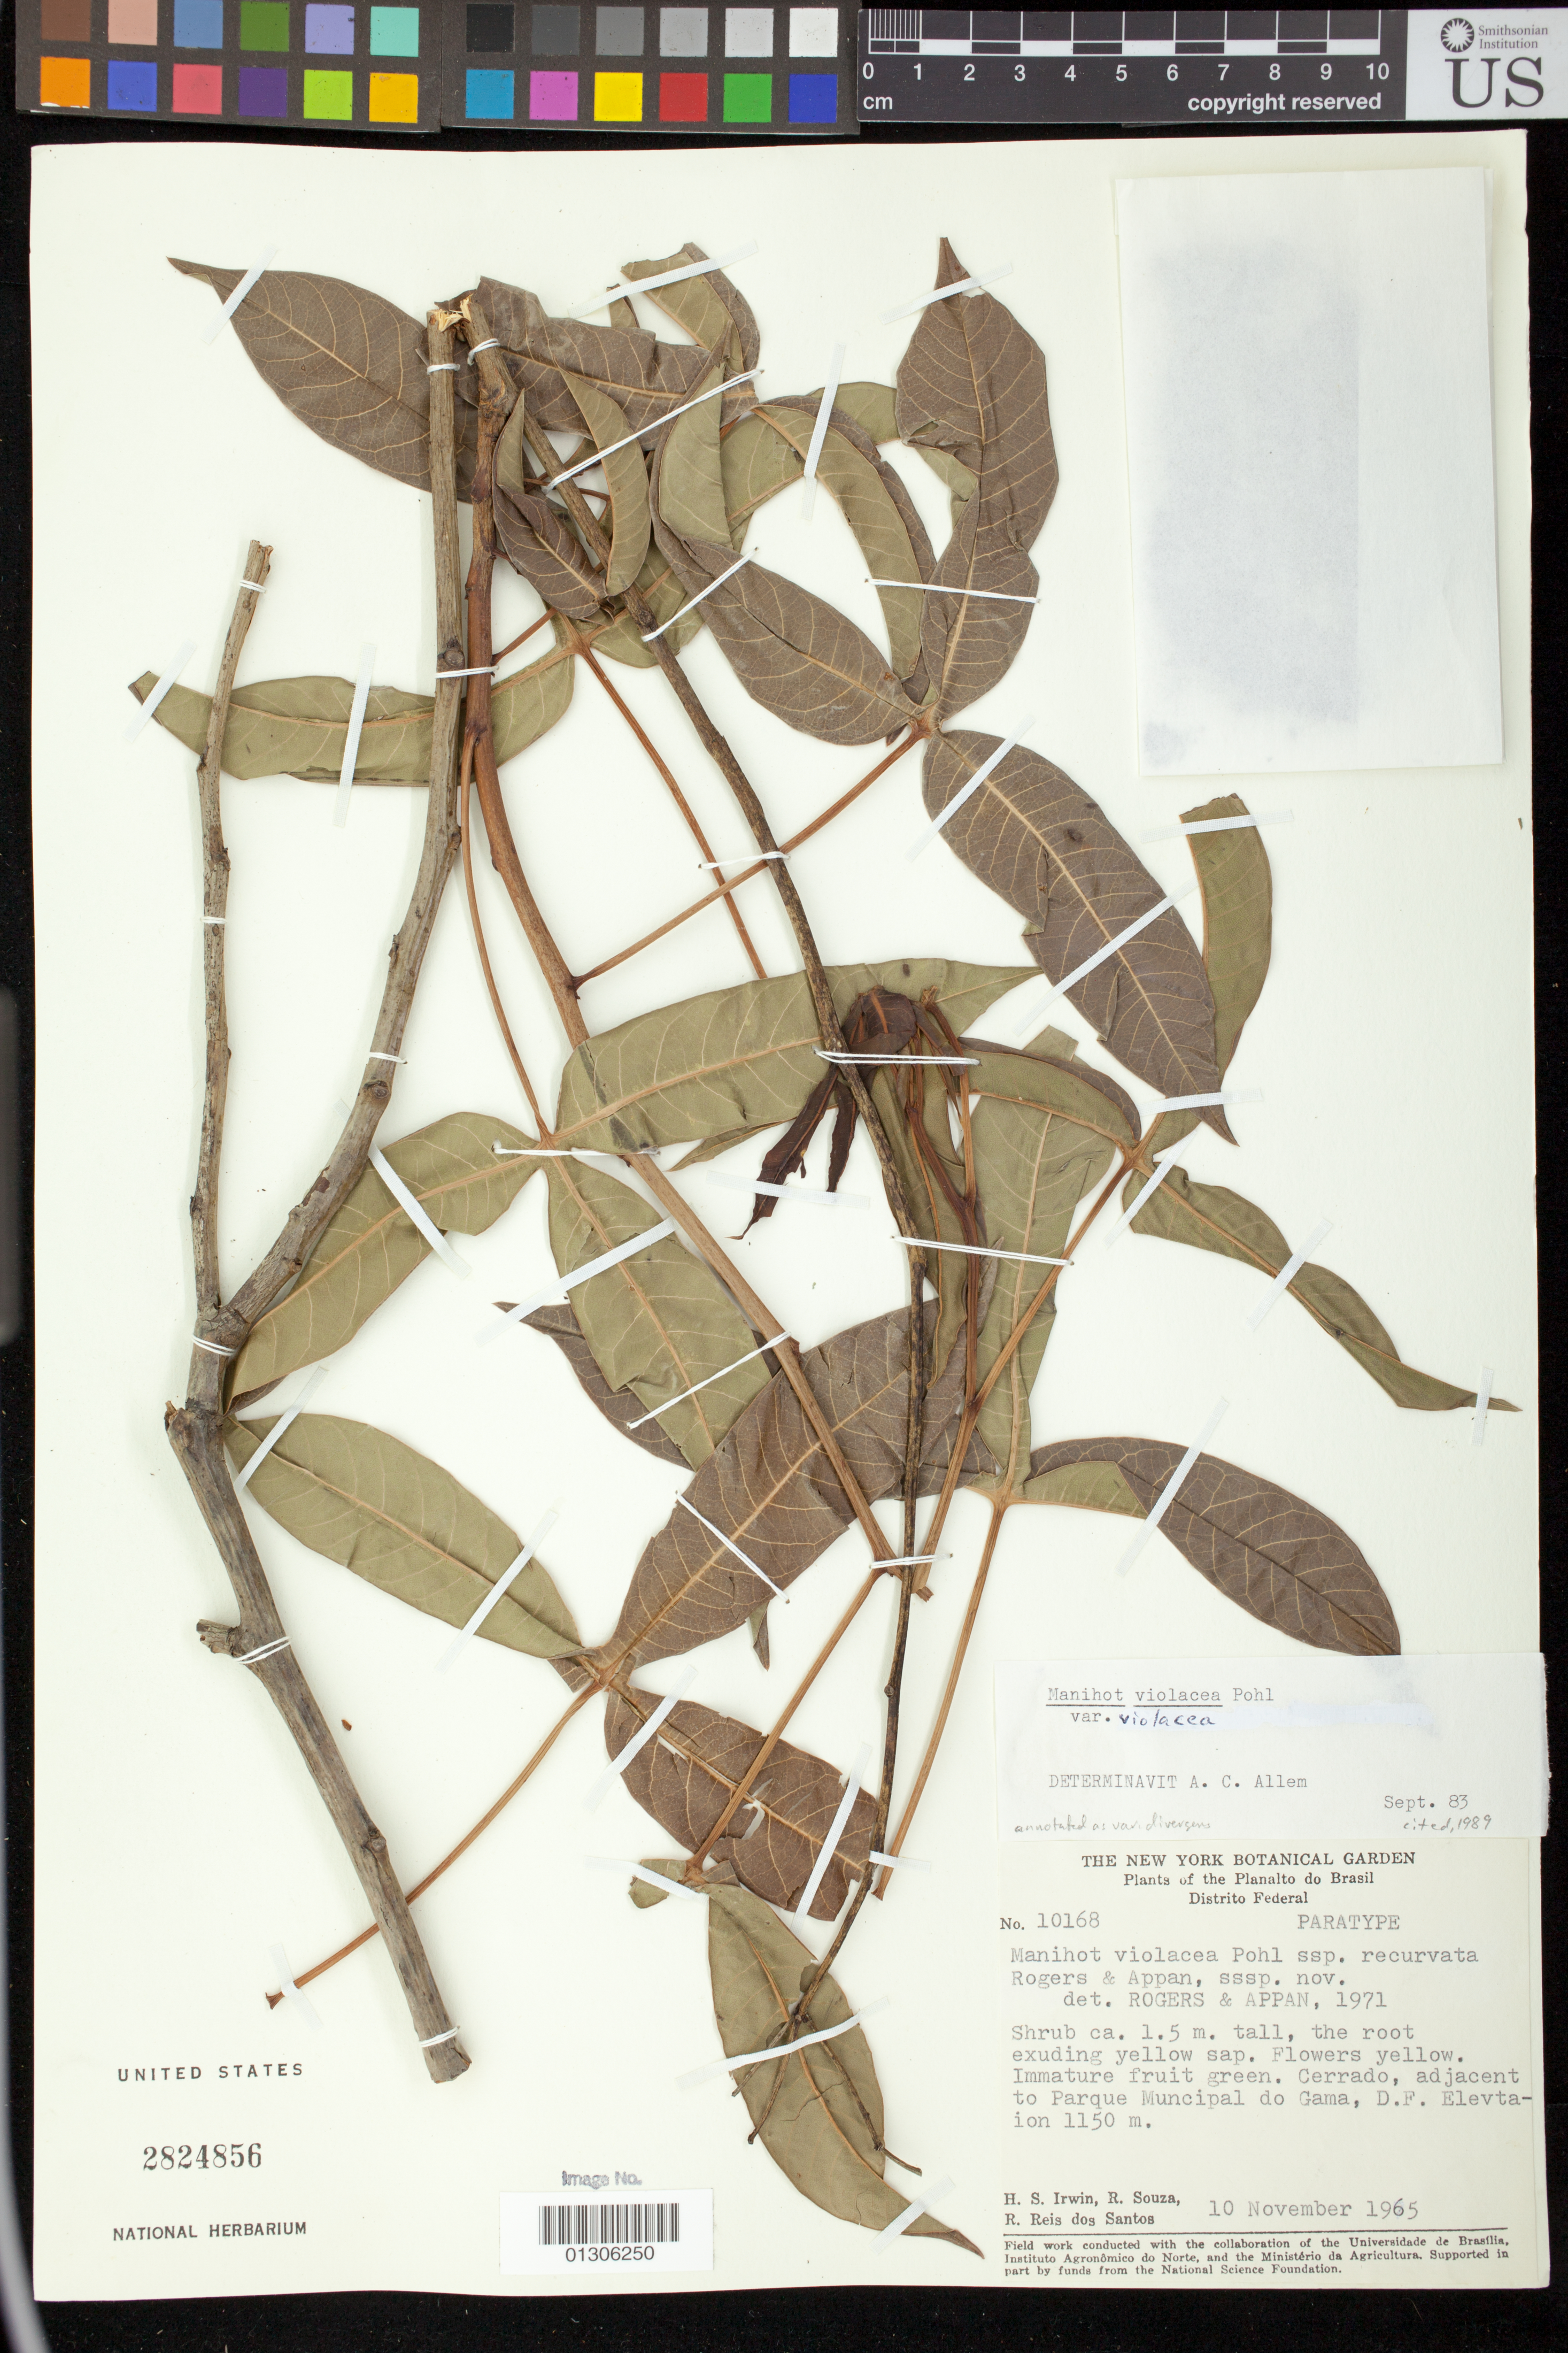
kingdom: Plantae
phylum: Tracheophyta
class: Magnoliopsida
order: Malpighiales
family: Euphorbiaceae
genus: Manihot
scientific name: Manihot divergens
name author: Pohl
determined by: Mendoza, M.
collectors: H. Irwin, R. Souza & R. Reis dos Santos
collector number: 10168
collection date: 1965-10-11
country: Brazil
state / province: Distrito Federal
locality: Cerrado, adjacent to Parque Muncipal do Gama, D. F.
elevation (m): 1150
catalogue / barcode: US 2824856